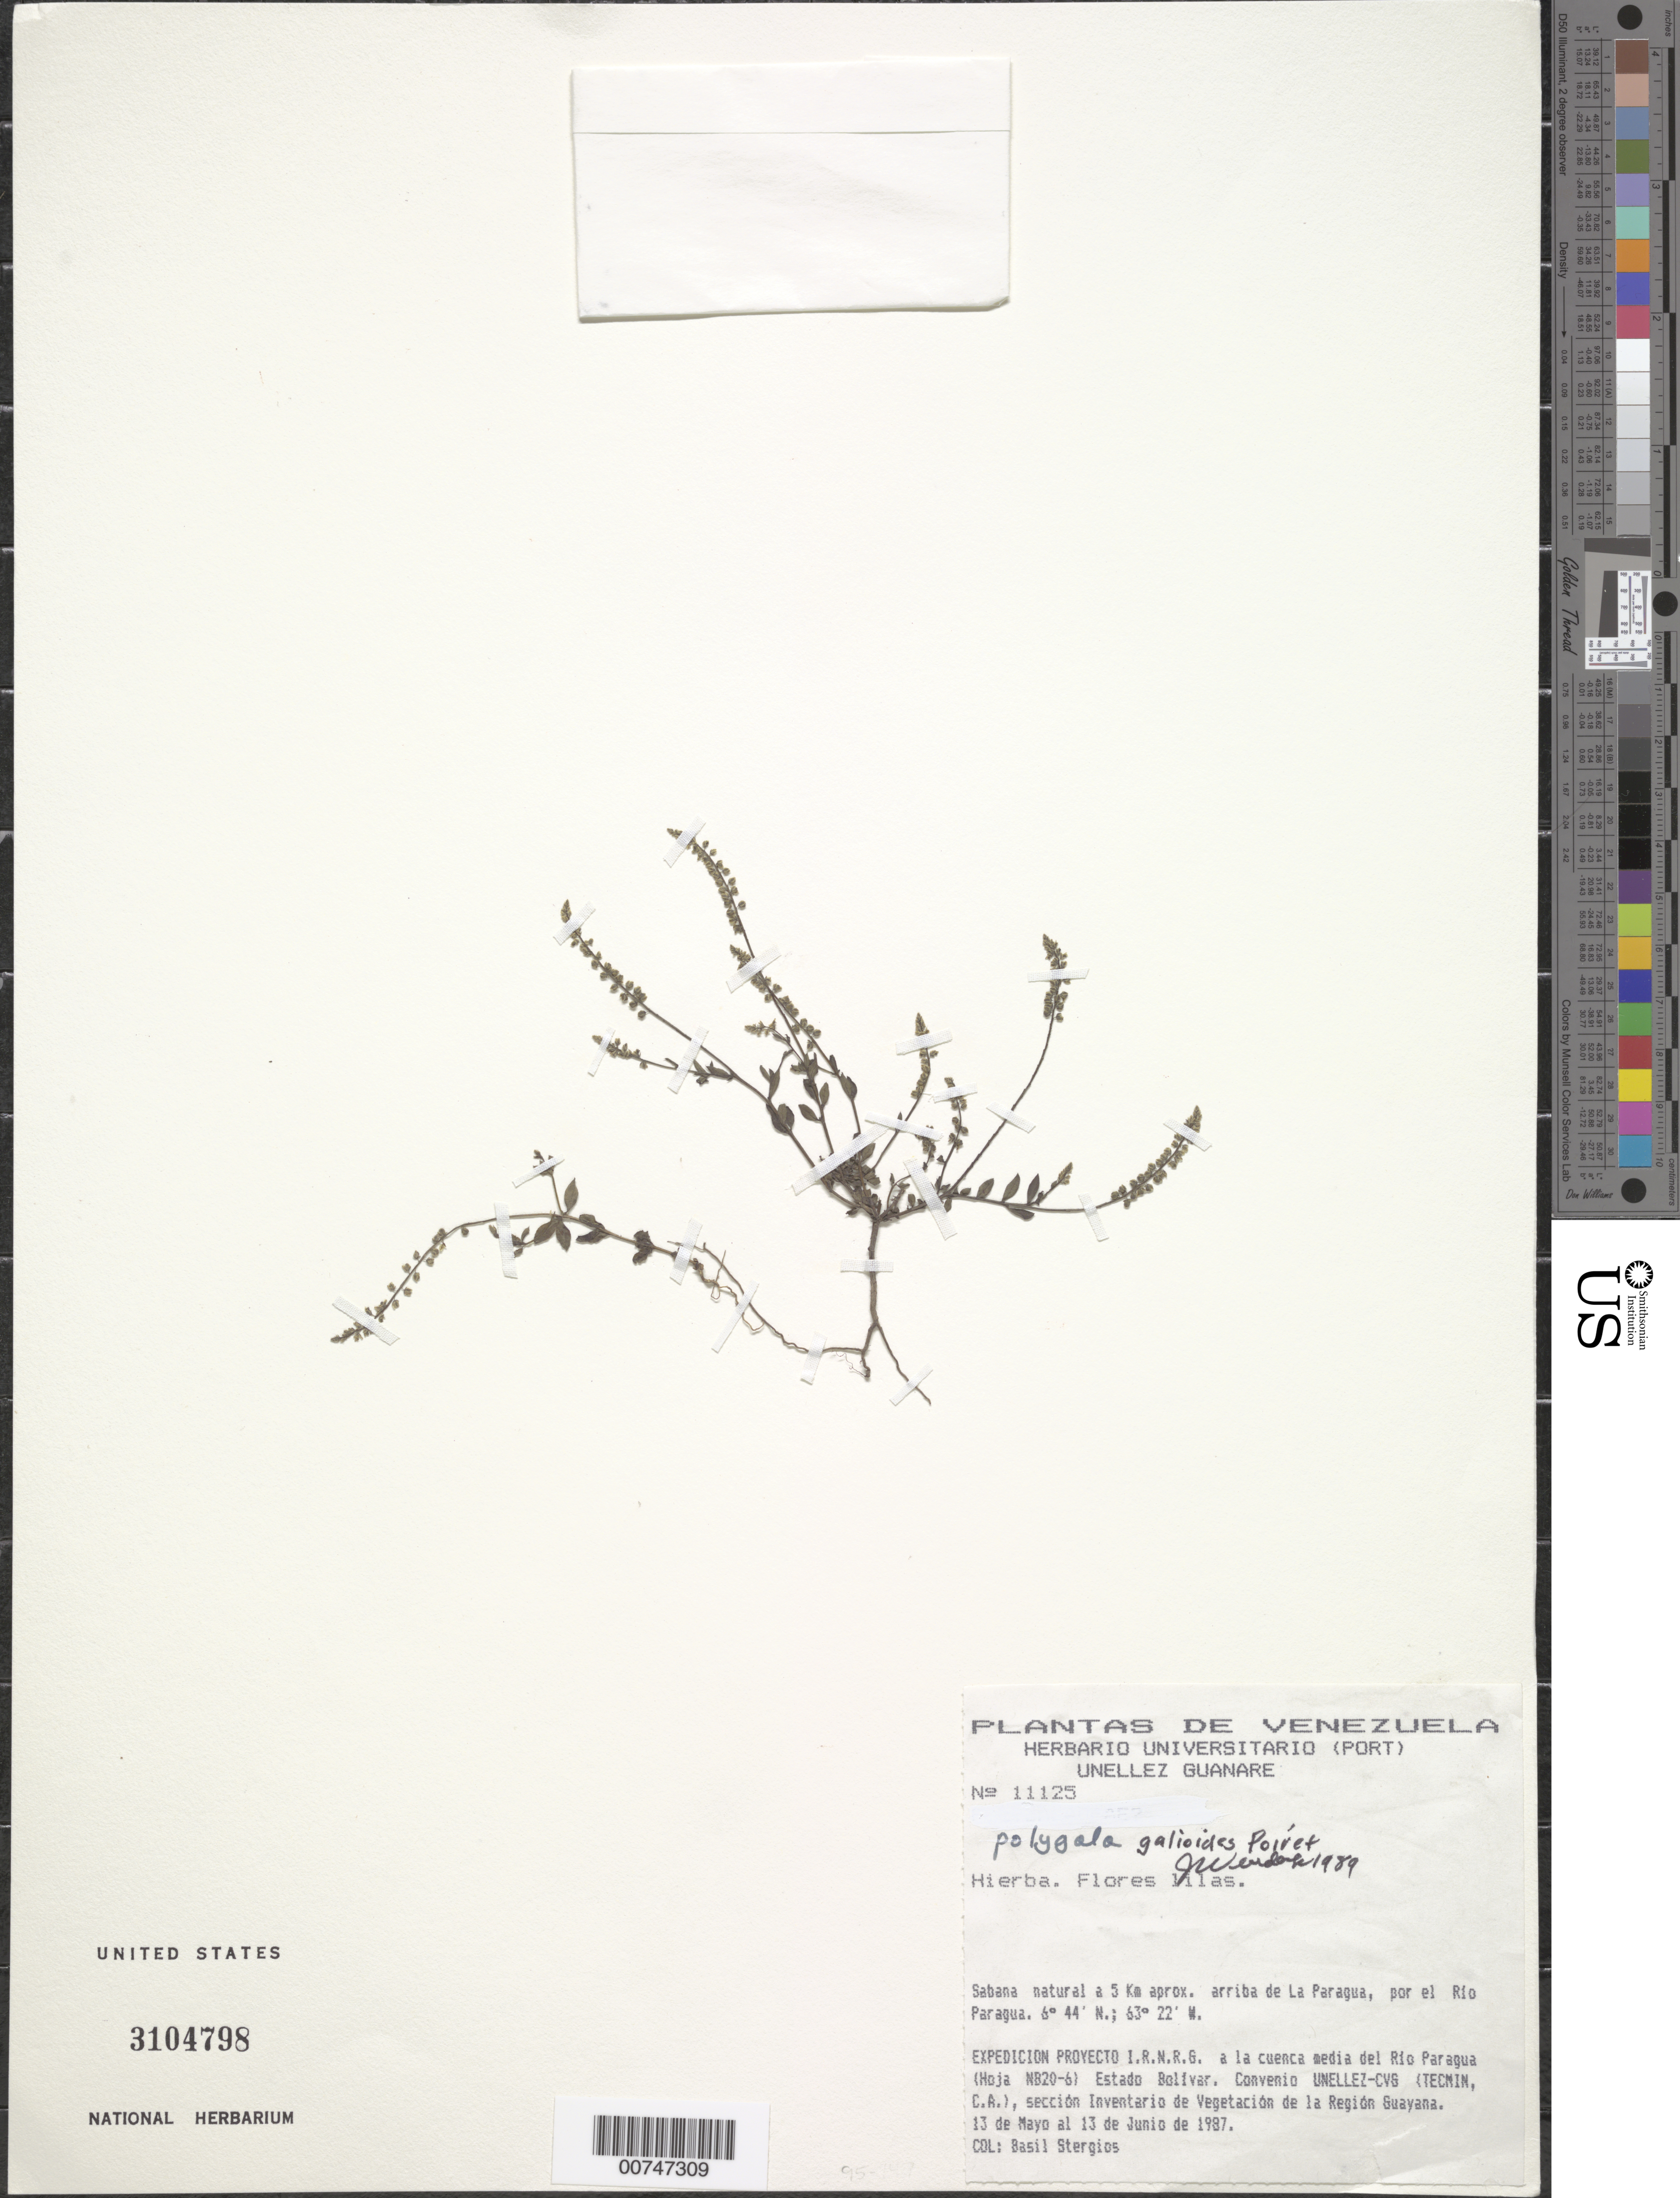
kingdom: Plantae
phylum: Tracheophyta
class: Magnoliopsida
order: Fabales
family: Polygalaceae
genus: Polygala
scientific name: Polygala galioides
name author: Poir.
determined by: Wurdack, John J., (US), US (UNITED STATES)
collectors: B. G. Stergios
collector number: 11125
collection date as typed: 13-May-87 to 13-Jun-87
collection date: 1987-05-13/1987-06-13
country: Venezuela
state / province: Bolívar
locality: Río Paragua, 5 km arriba de La Paragua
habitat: Savana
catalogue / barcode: US 3104798